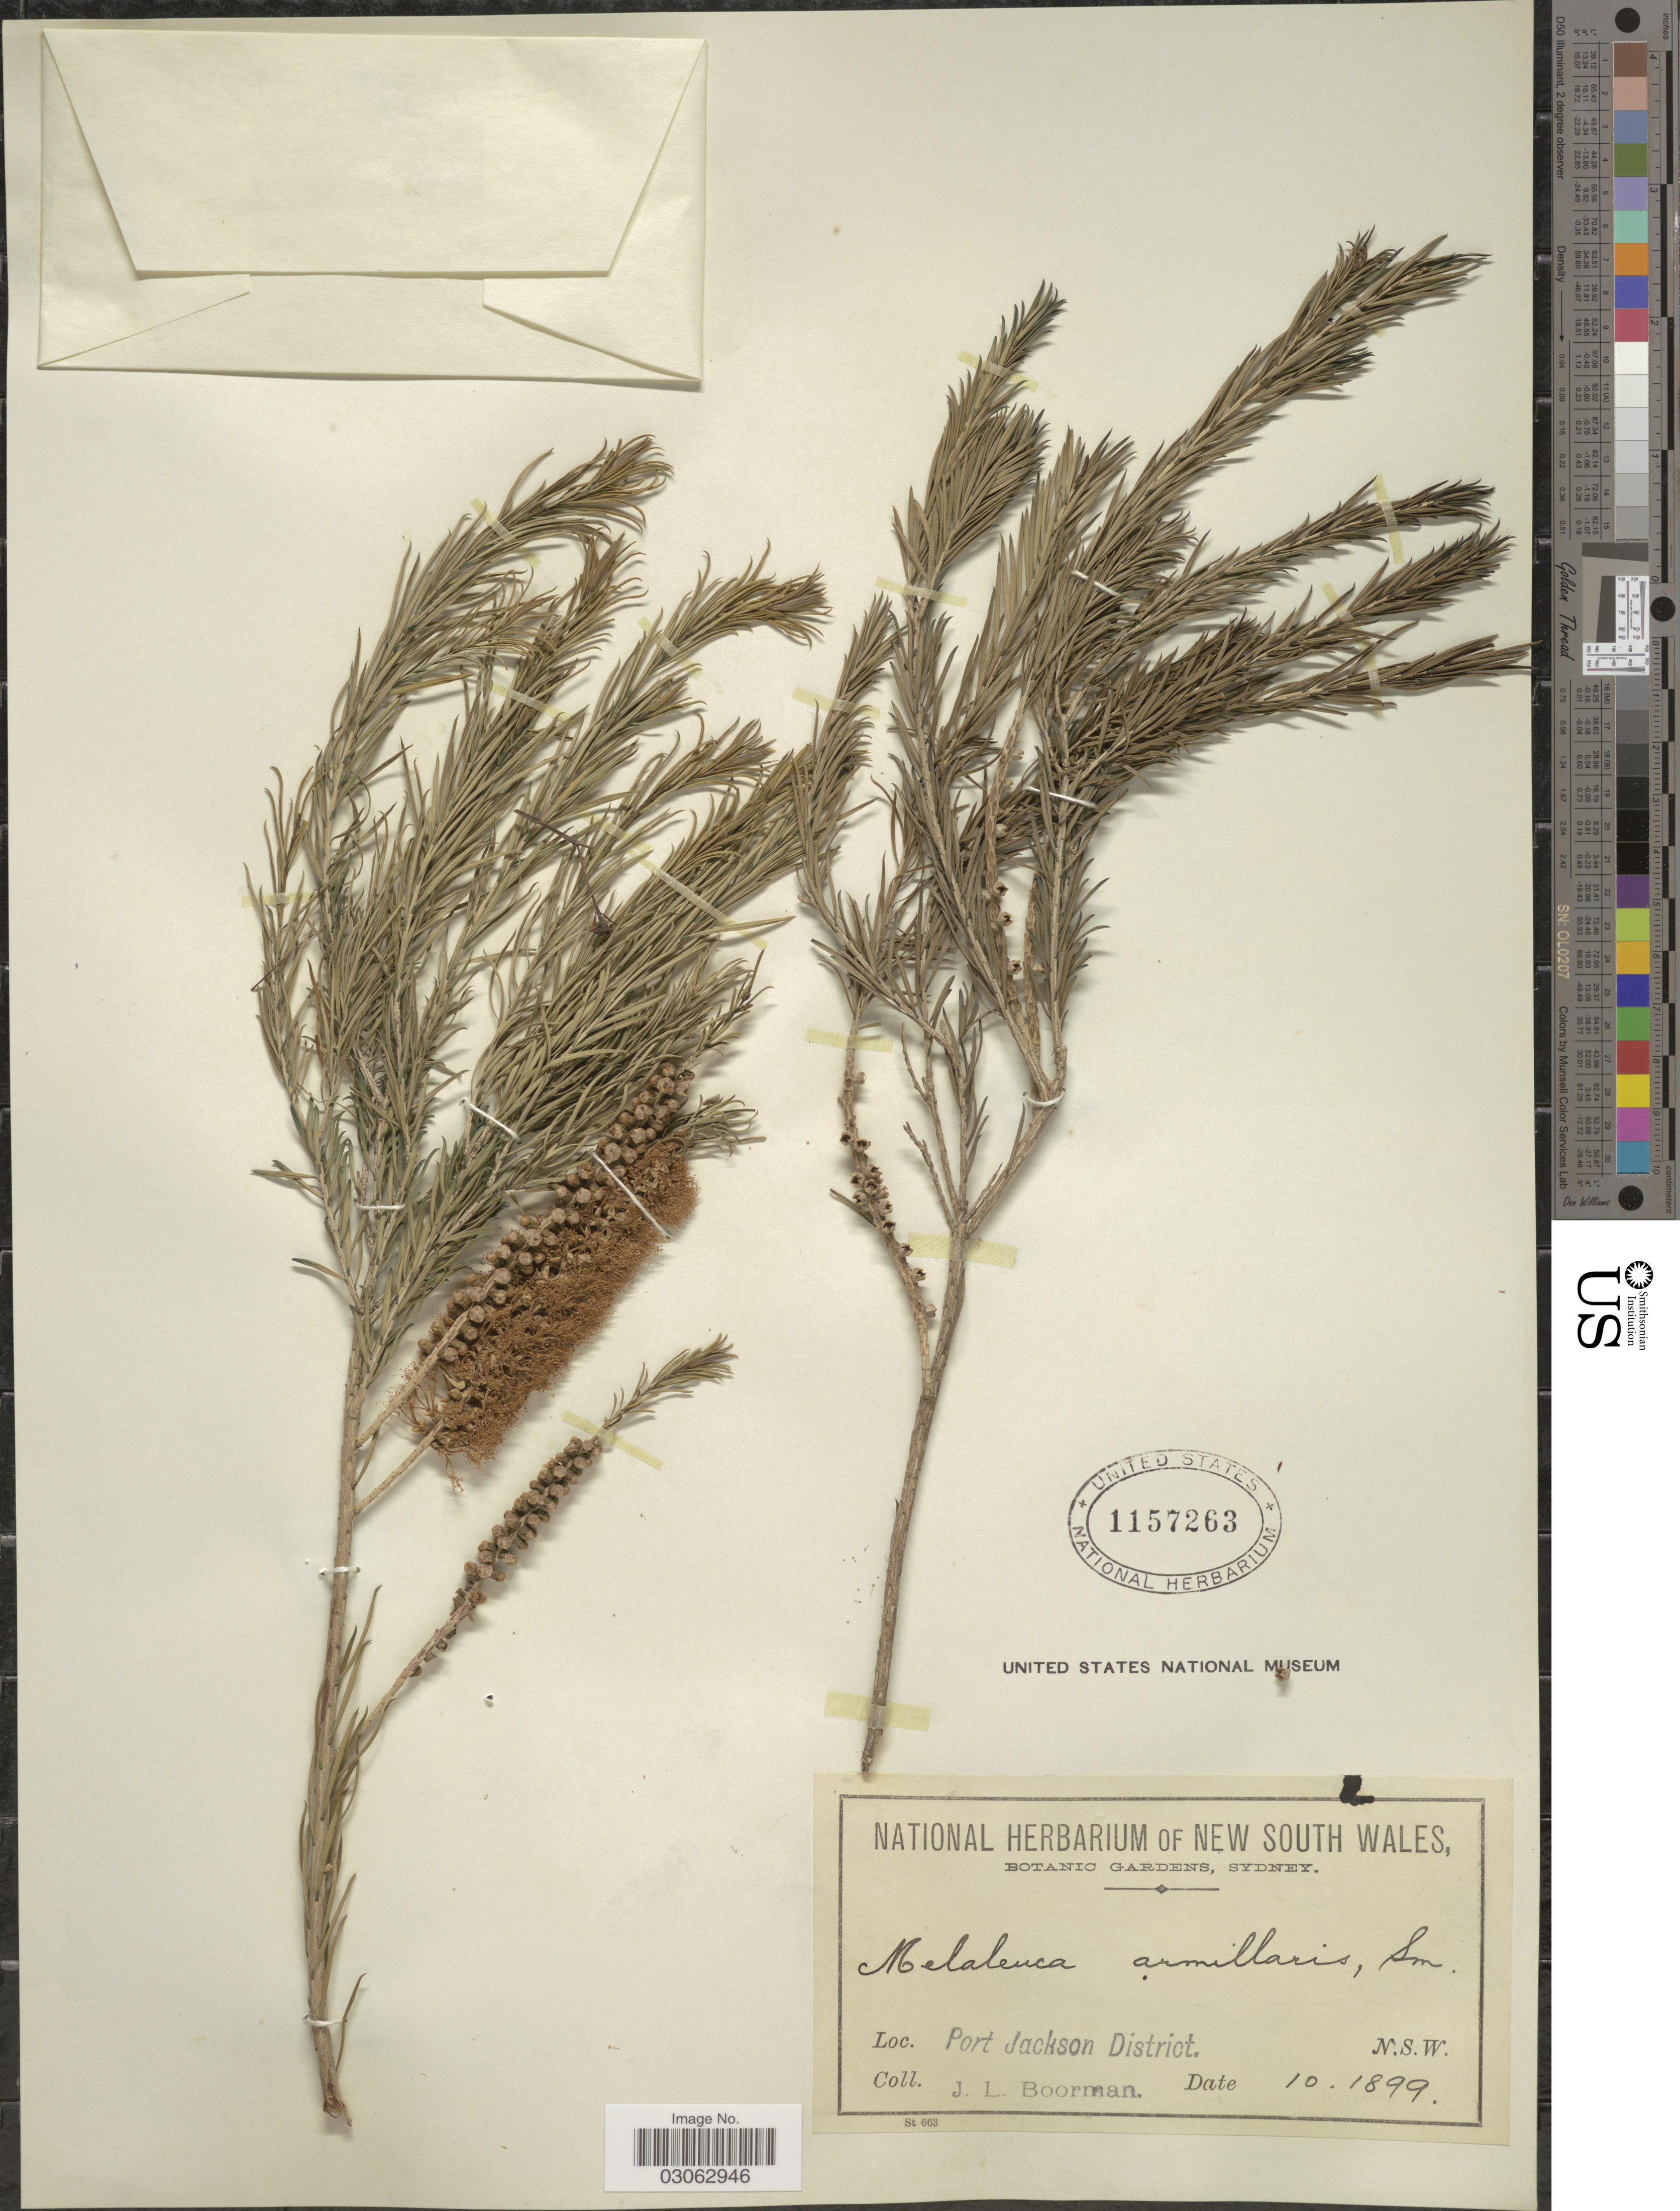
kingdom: Plantae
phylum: Tracheophyta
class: Magnoliopsida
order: Myrtales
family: Myrtaceae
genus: Melaleuca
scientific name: Melaleuca armillaris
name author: (Sol. ex Gaertn.) Sm.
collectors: J. Boorman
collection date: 1899-10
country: Australia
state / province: New South Wales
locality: Port Jackson District.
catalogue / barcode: US 1157263